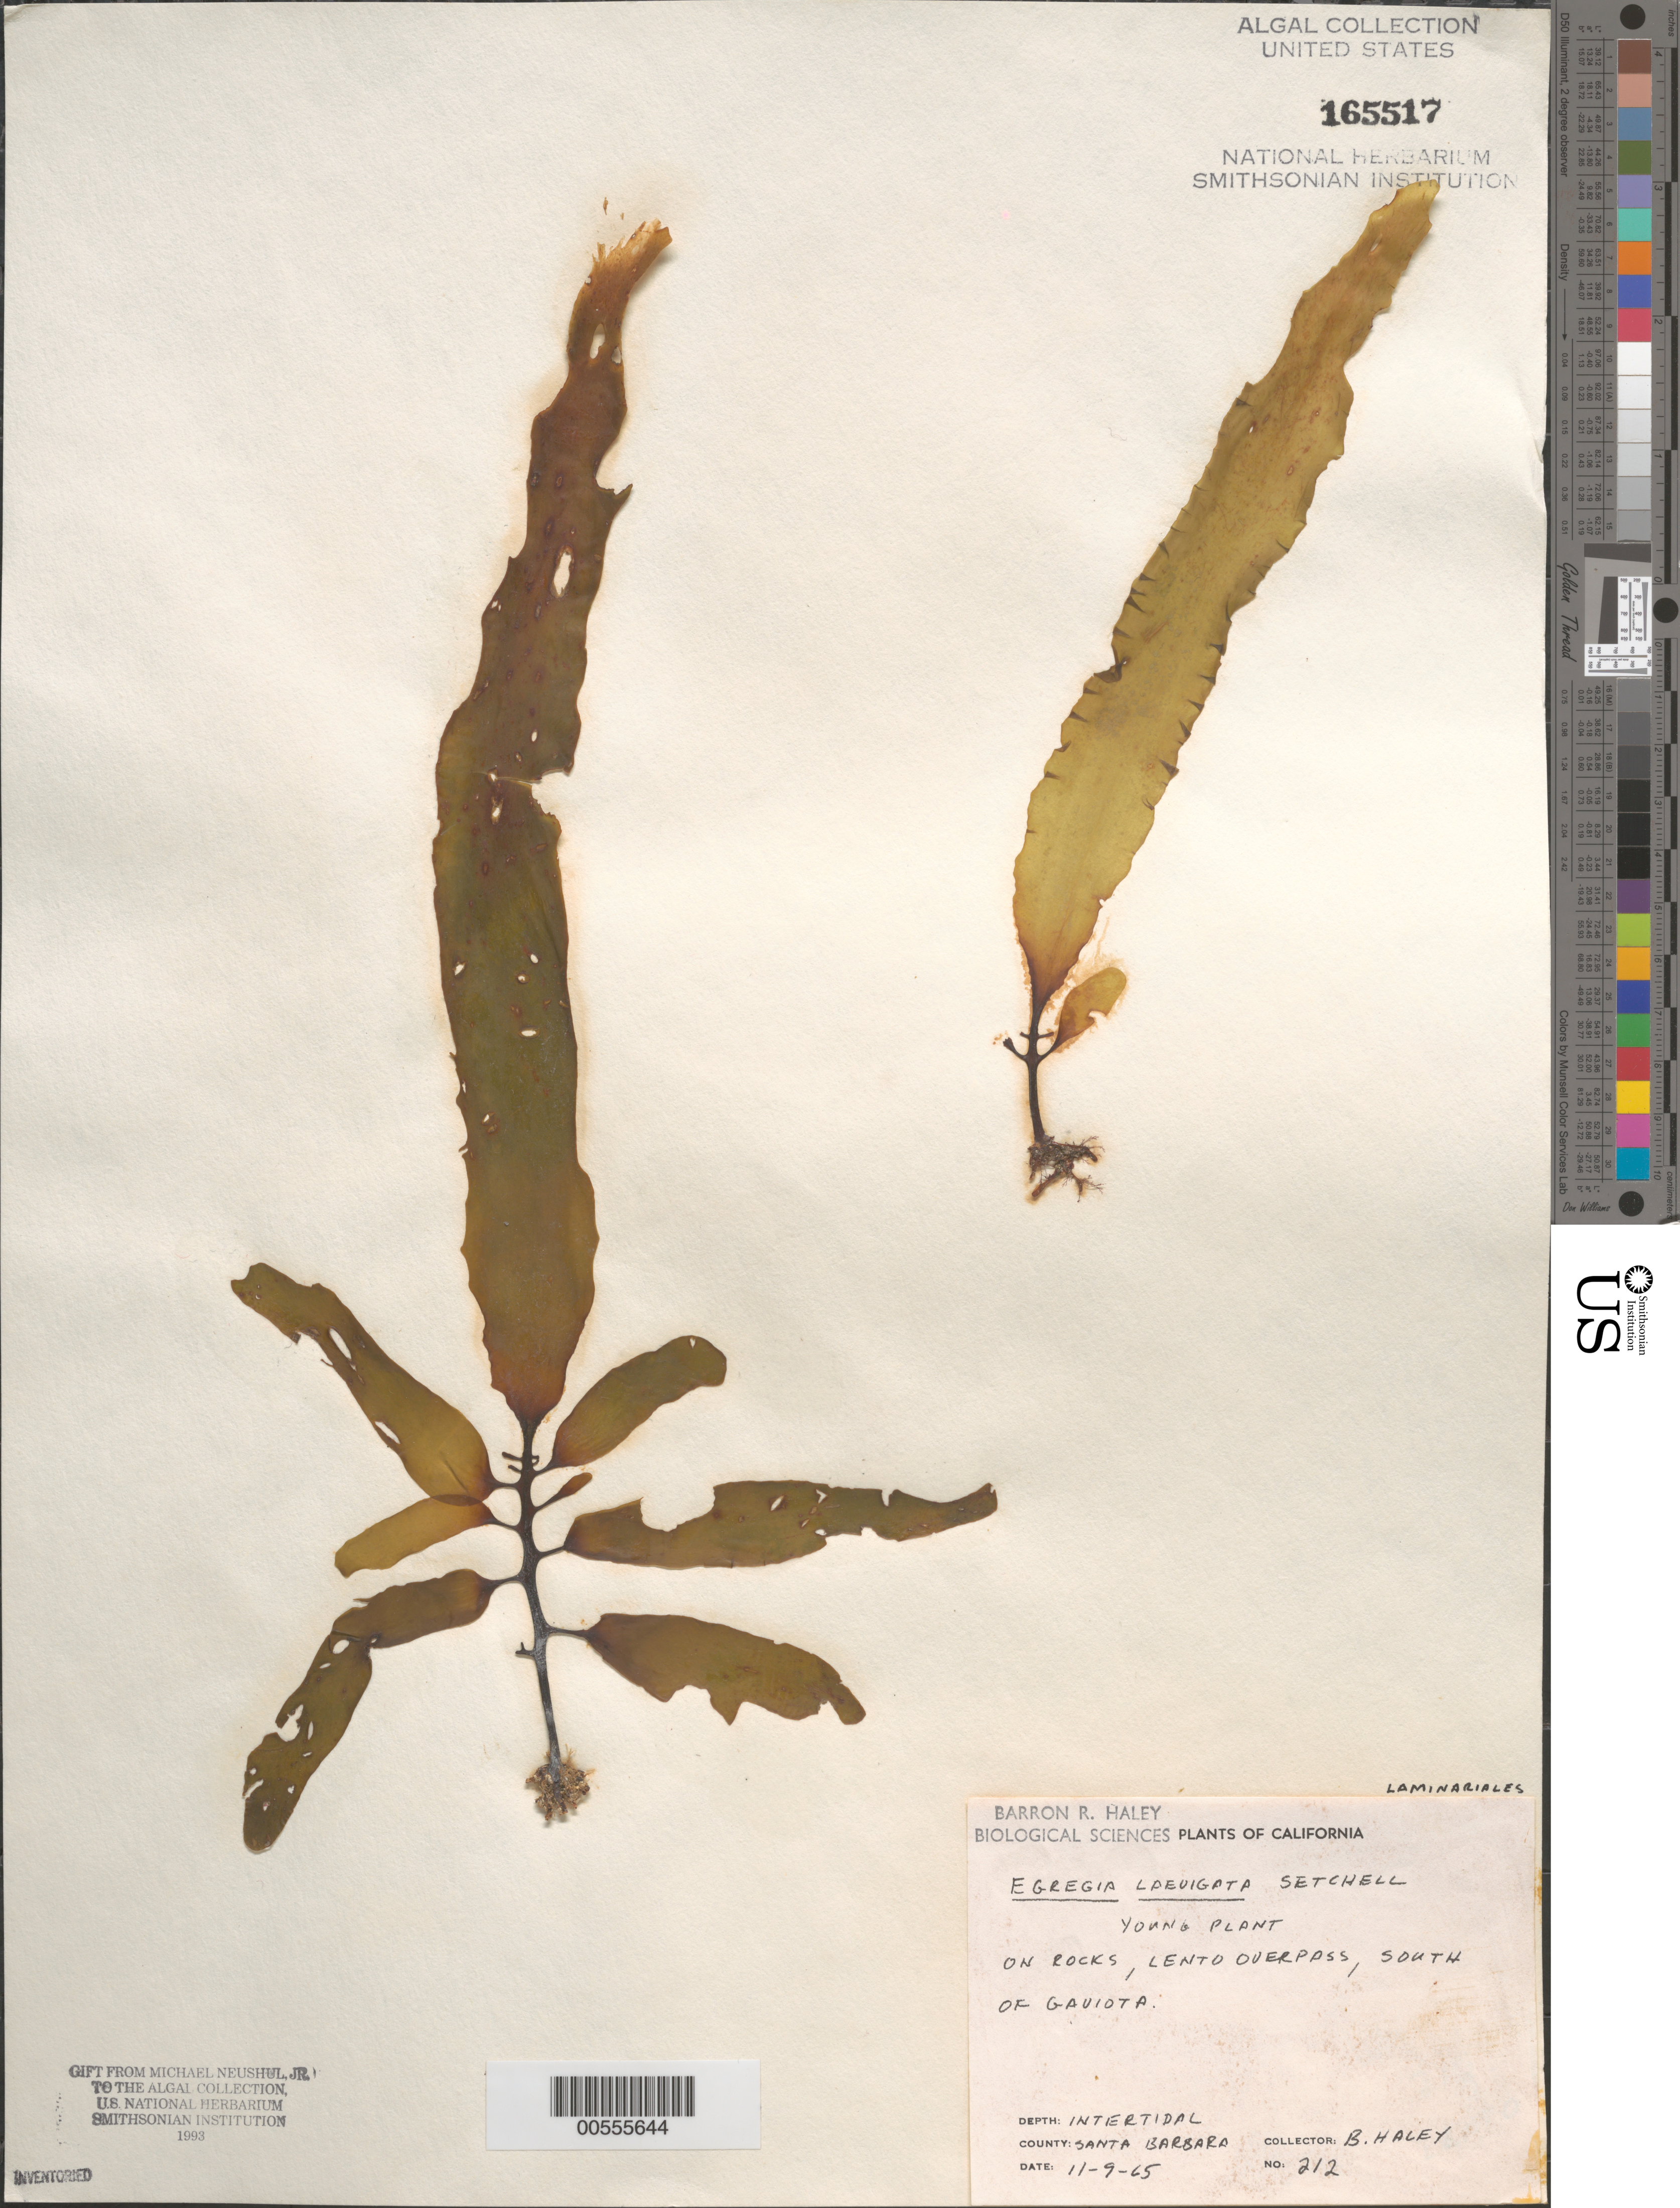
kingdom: Chromista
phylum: Ochrophyta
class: Phaeophyceae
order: Laminariales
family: Lessoniaceae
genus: Egregia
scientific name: Egregia menziesii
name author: (Turner) Aresch.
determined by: Algae name updating Project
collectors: B. Haley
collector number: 212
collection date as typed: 09 Nov 1965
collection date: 1965-11-09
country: United States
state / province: California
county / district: Santa Barbara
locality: Lento Overpass, south of Gaviota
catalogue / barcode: US 165517